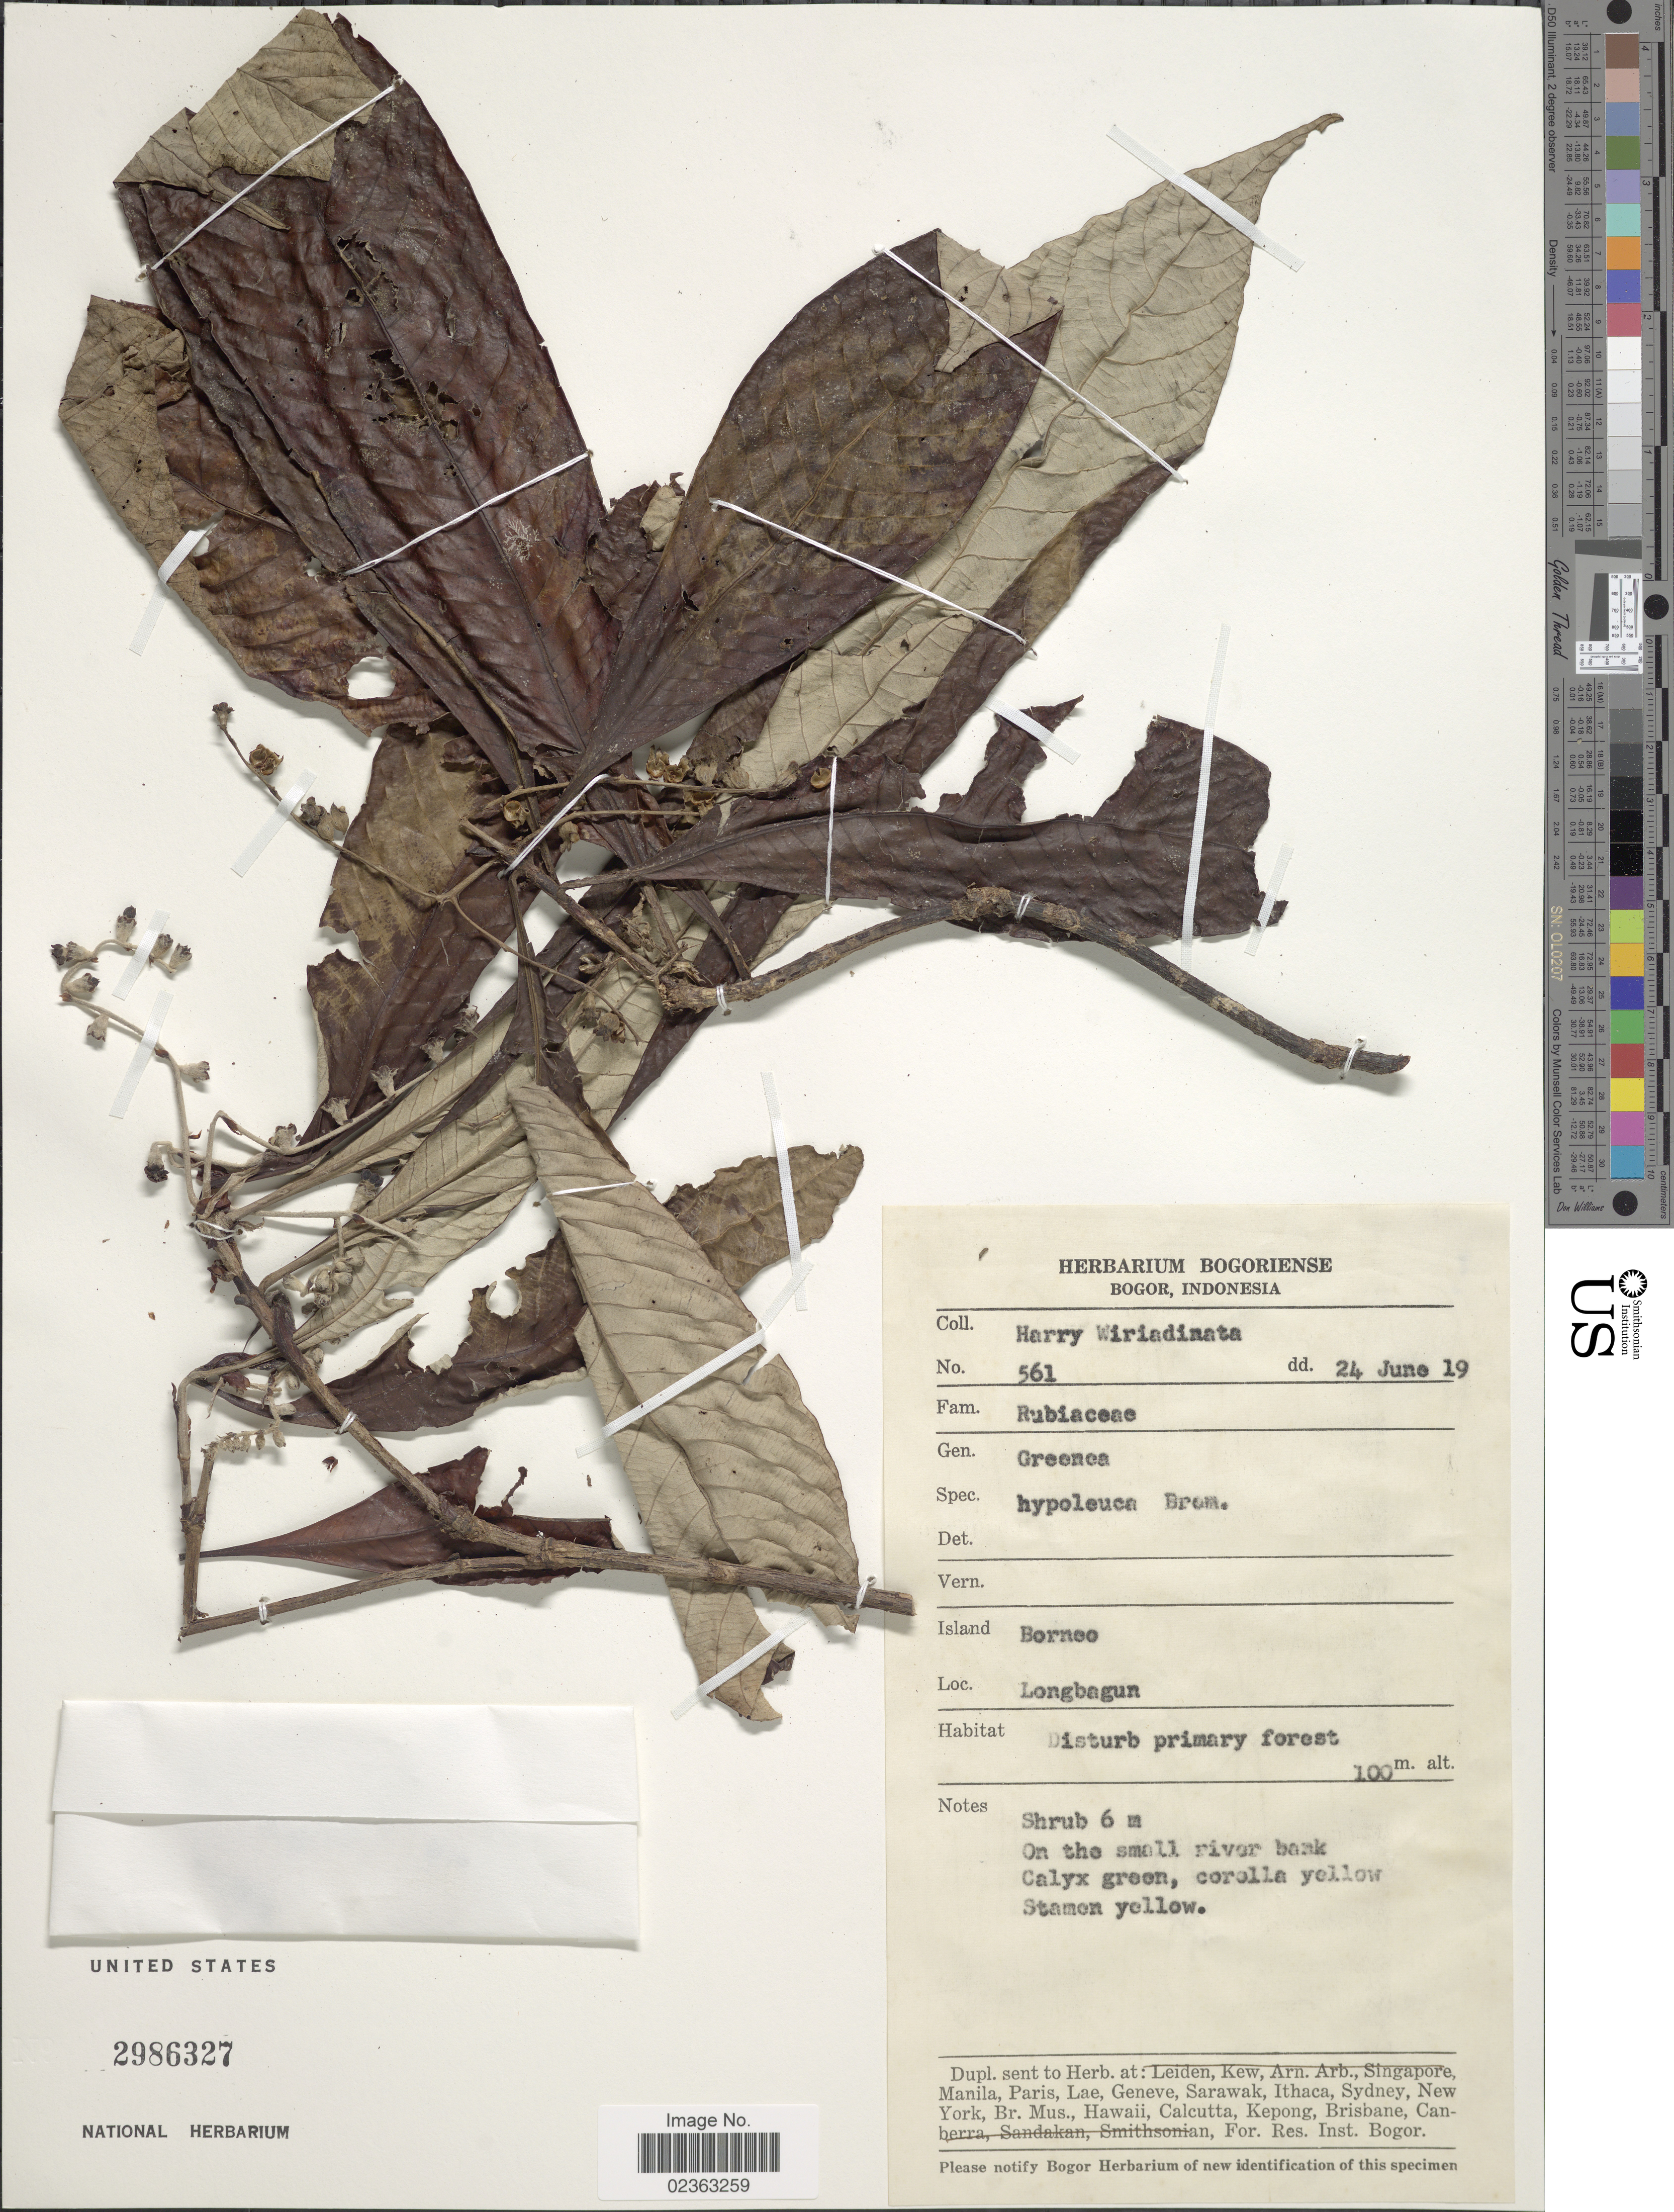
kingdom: Plantae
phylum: Tracheophyta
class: Magnoliopsida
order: Gentianales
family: Rubiaceae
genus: Greenea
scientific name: Greenea hypoleuca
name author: Brem.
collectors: H. Wiriadanata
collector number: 561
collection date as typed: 24 June 19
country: Indonesia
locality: Island Borneo, Longbagun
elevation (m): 100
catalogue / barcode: US 2986327